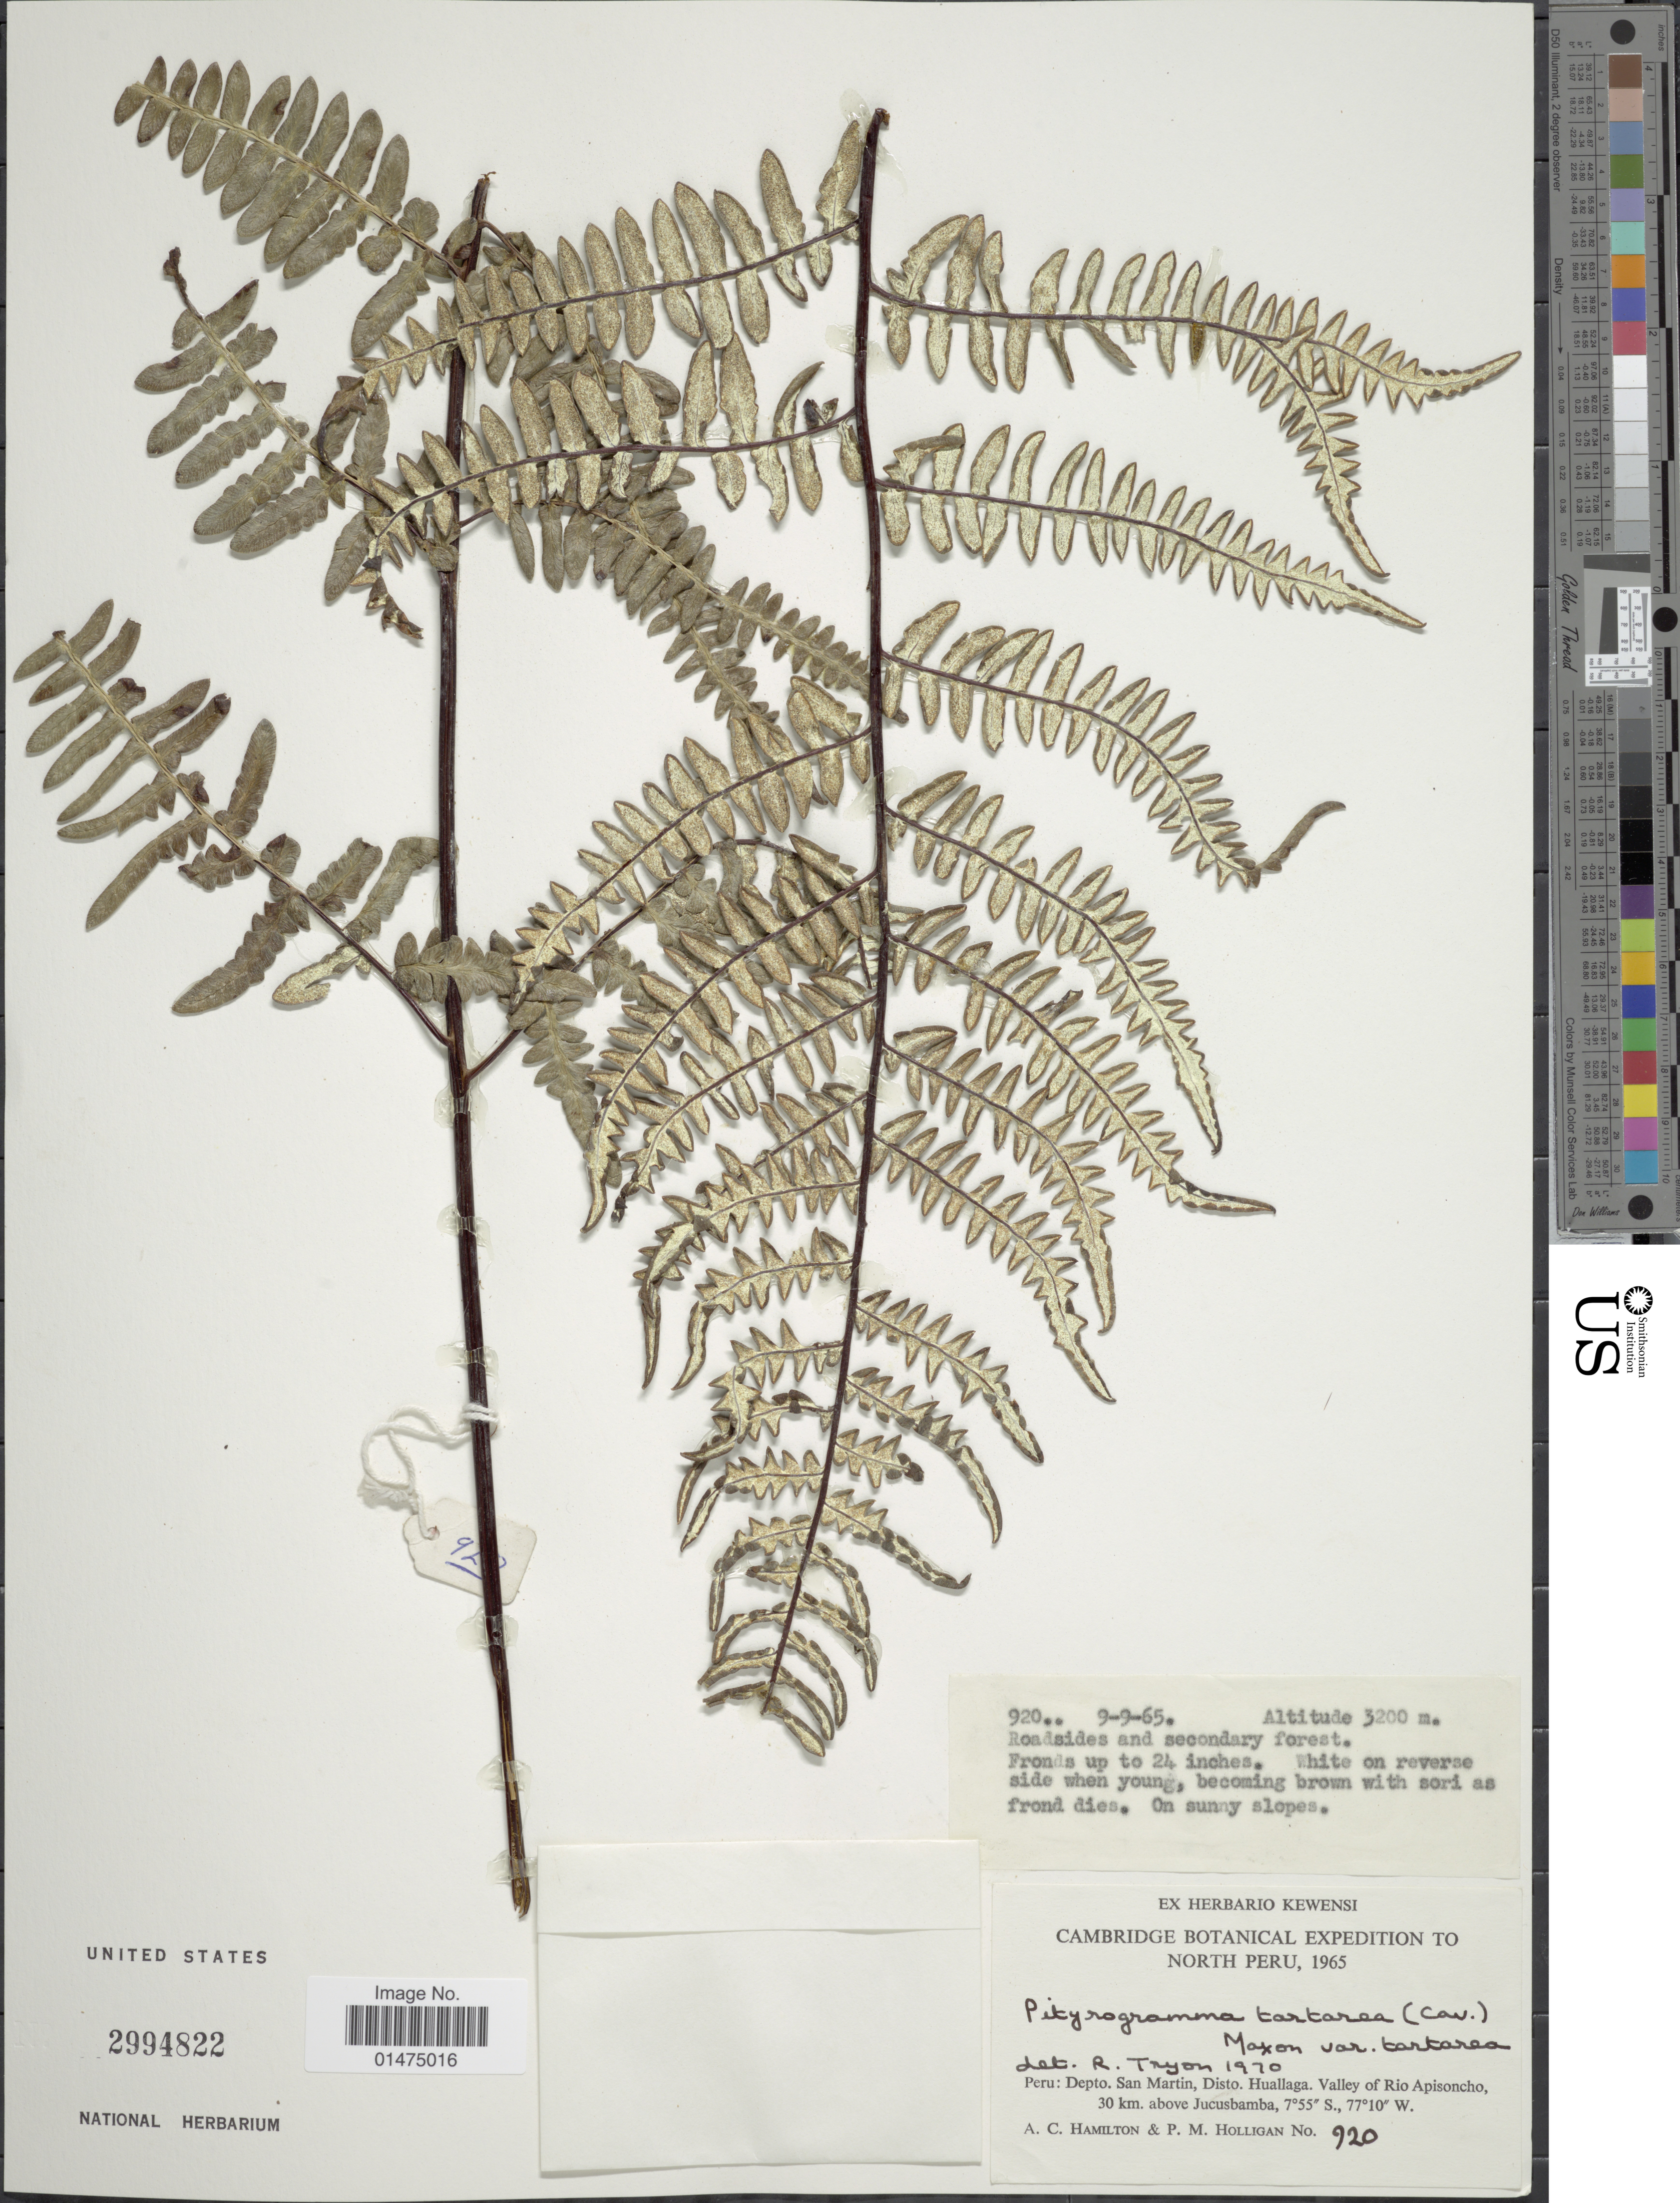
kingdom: Plantae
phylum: Tracheophyta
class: Polypodiopsida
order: Polypodiales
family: Pteridaceae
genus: Pityrogramma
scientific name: Pityrogramma ebenea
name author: (L.) Proctor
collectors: A. Hamilton & P. Holligan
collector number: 920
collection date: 1965-09-09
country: Peru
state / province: San Martín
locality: Depto. San Martin, Disto. Huallaga, valley of Rio Apisoncho, 30km. above Jucusbamba.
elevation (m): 3200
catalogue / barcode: US 2994822